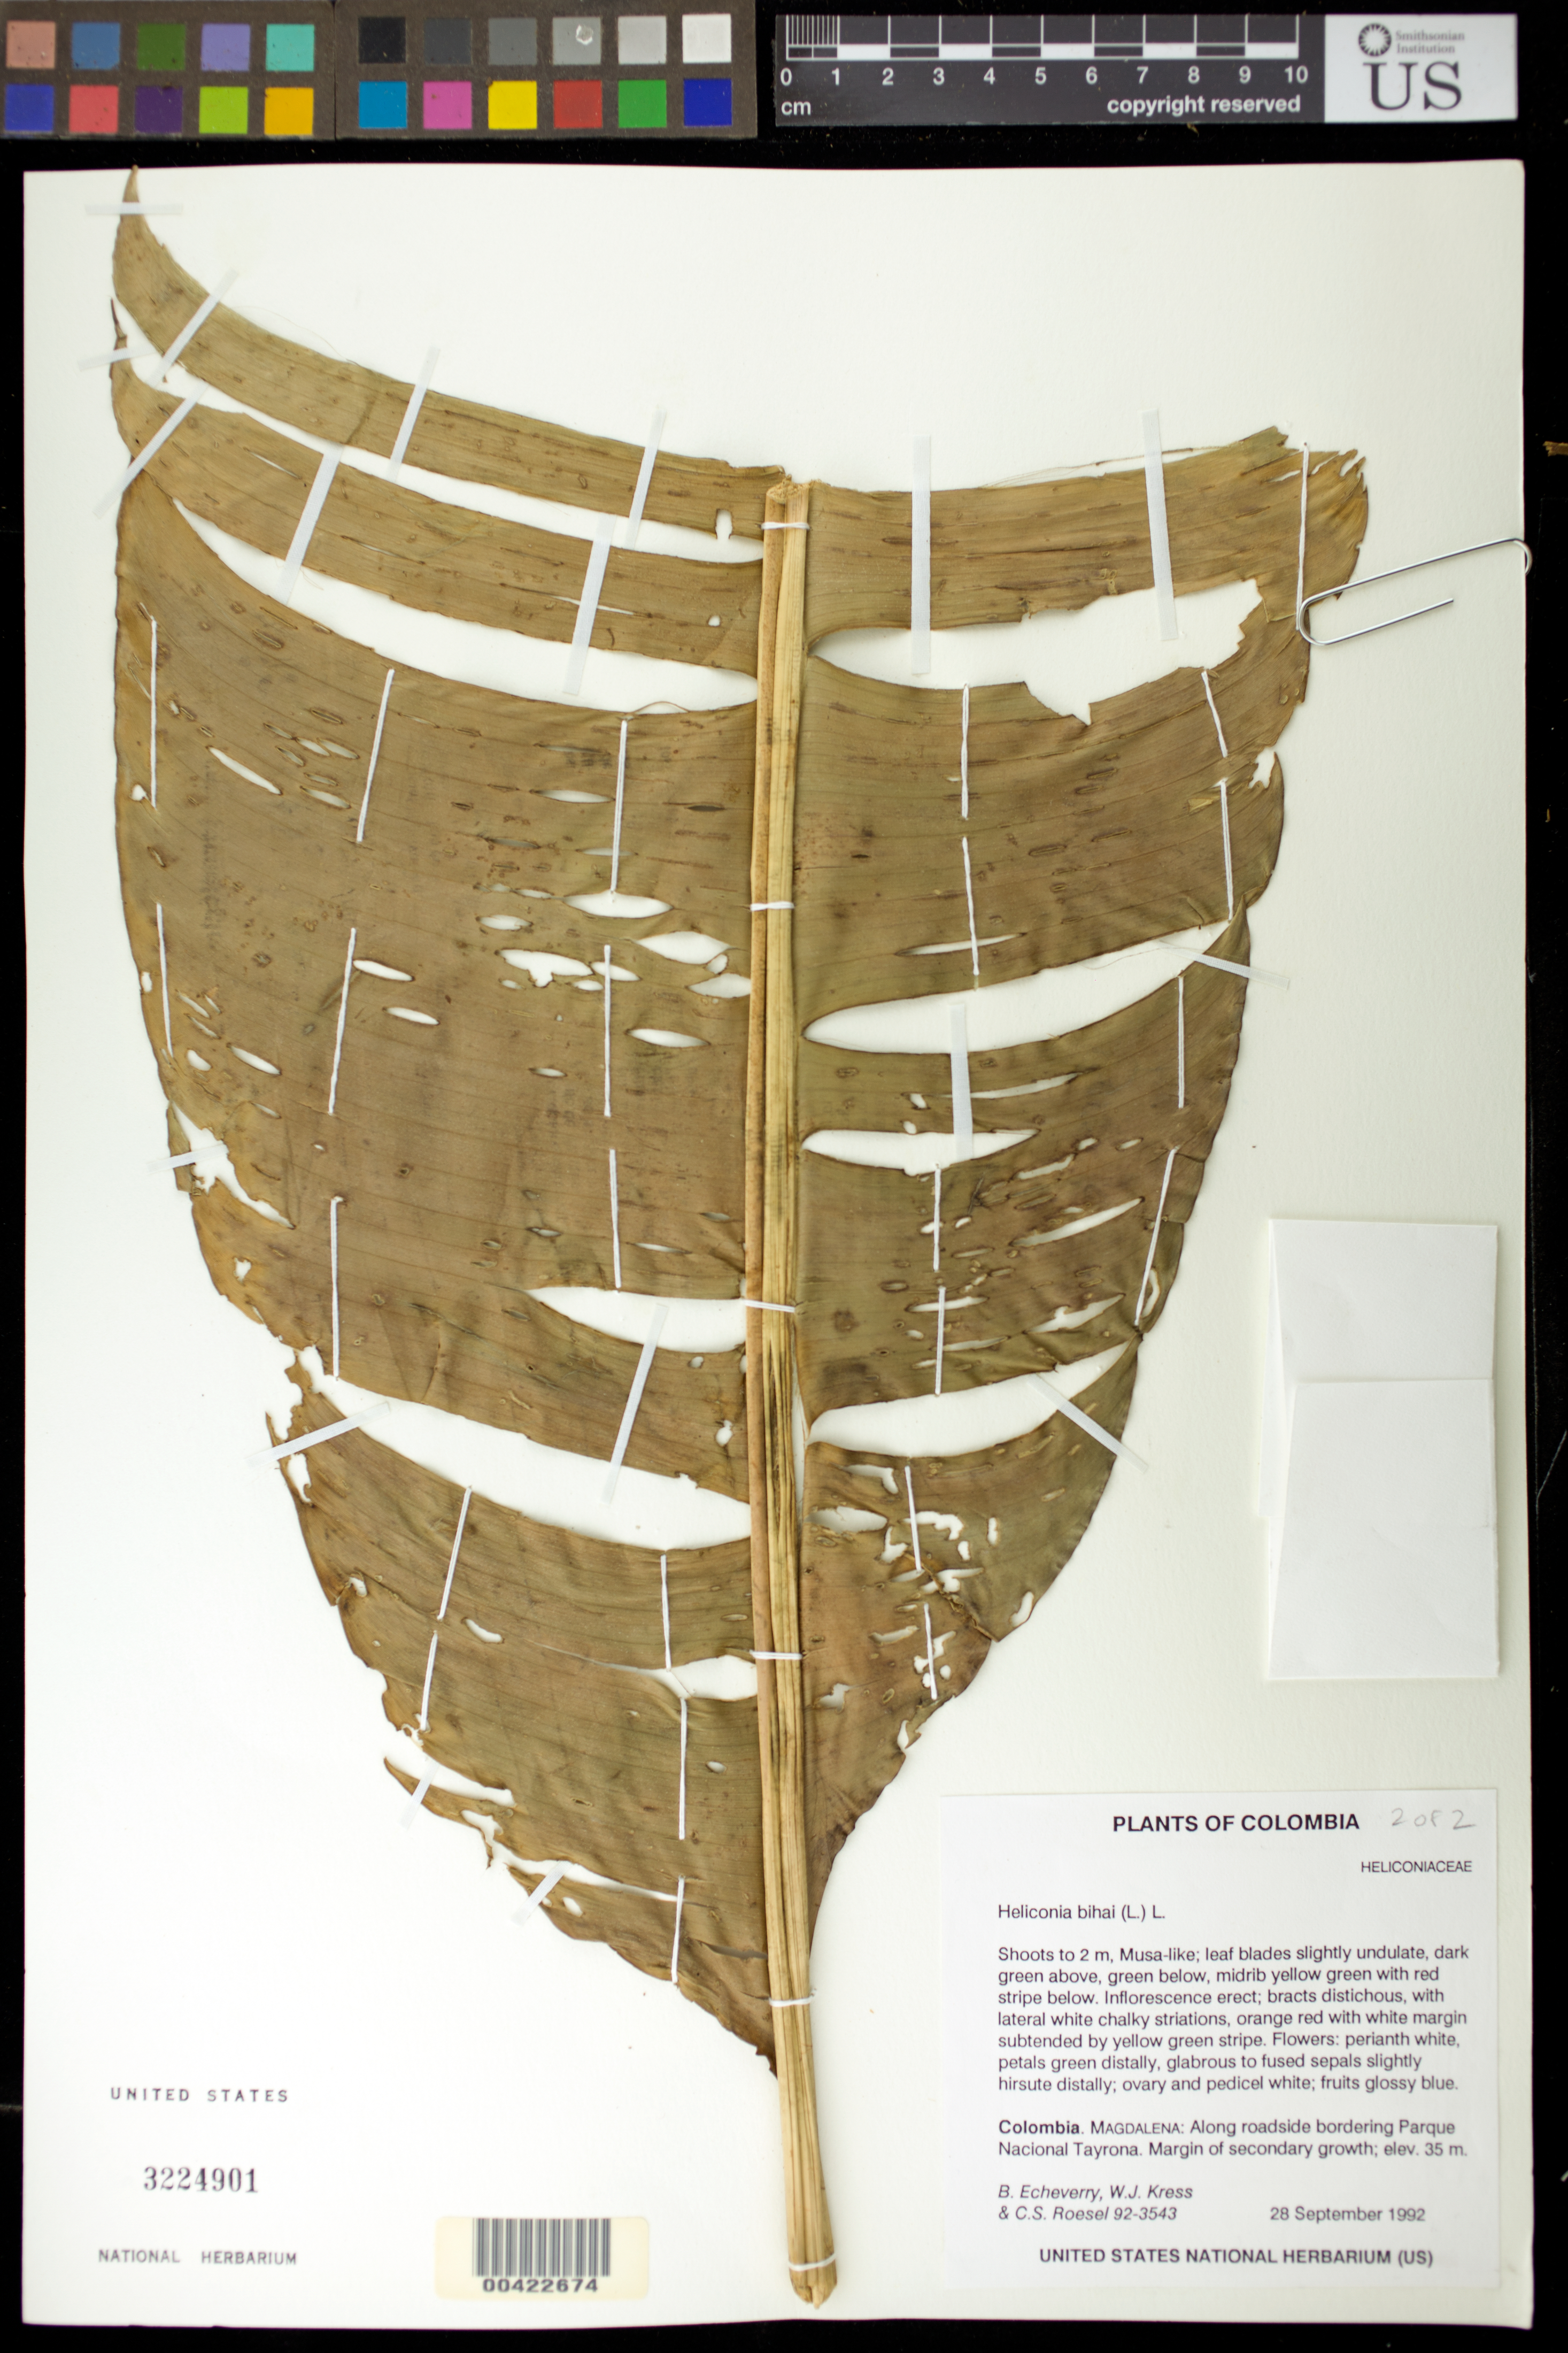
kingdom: Plantae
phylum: Tracheophyta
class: Liliopsida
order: Zingiberales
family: Heliconiaceae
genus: Heliconia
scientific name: Heliconia bihai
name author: (L.) L.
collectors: B. Echeverry, W. J. Kress & C. S. Roesel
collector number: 92-3543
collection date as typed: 28 Sep 1992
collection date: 1992-09-28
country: Colombia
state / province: Magdalena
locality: Bordering tayrona National Park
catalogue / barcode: US 3224901